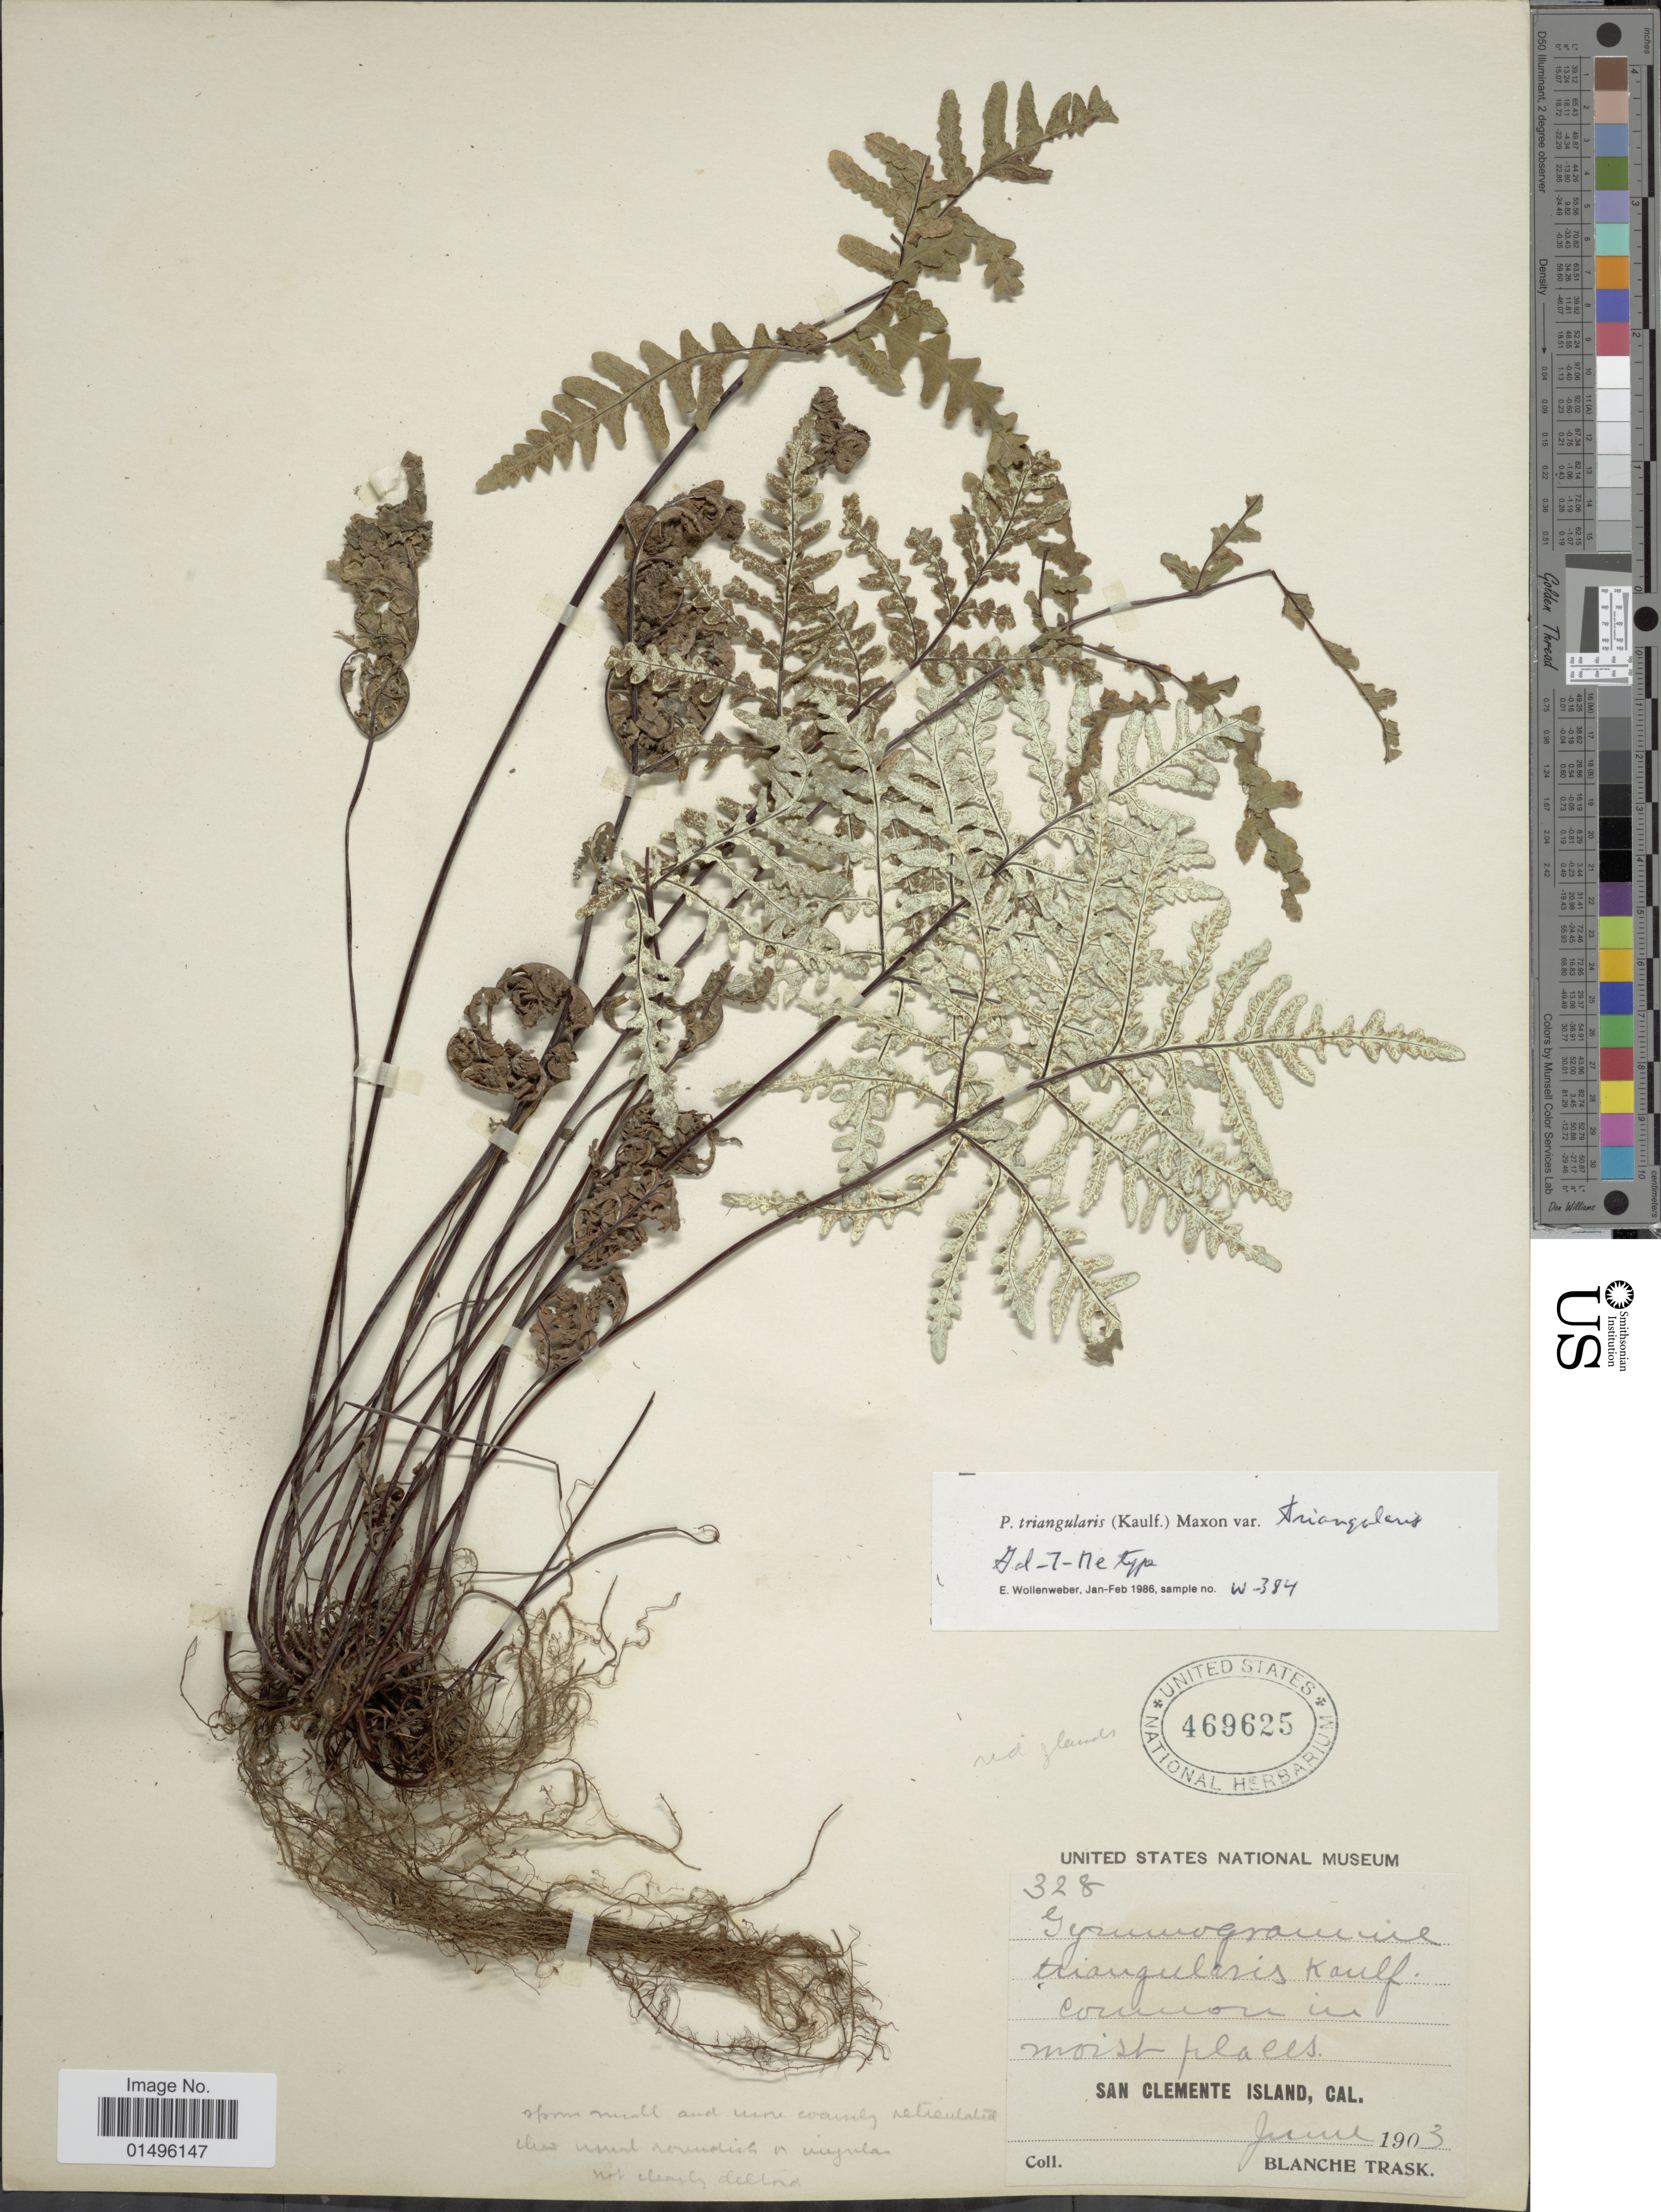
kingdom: Plantae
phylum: Tracheophyta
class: Polypodiopsida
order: Polypodiales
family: Pteridaceae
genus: Pentagramma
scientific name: Pentagramma triangularis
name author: (Kaulf.) Yatsk. et al.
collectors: B. Trask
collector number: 328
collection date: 1903-06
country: United States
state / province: California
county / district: Los Angeles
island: San Clemente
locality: California, San Clemente Island.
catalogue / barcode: US 469625